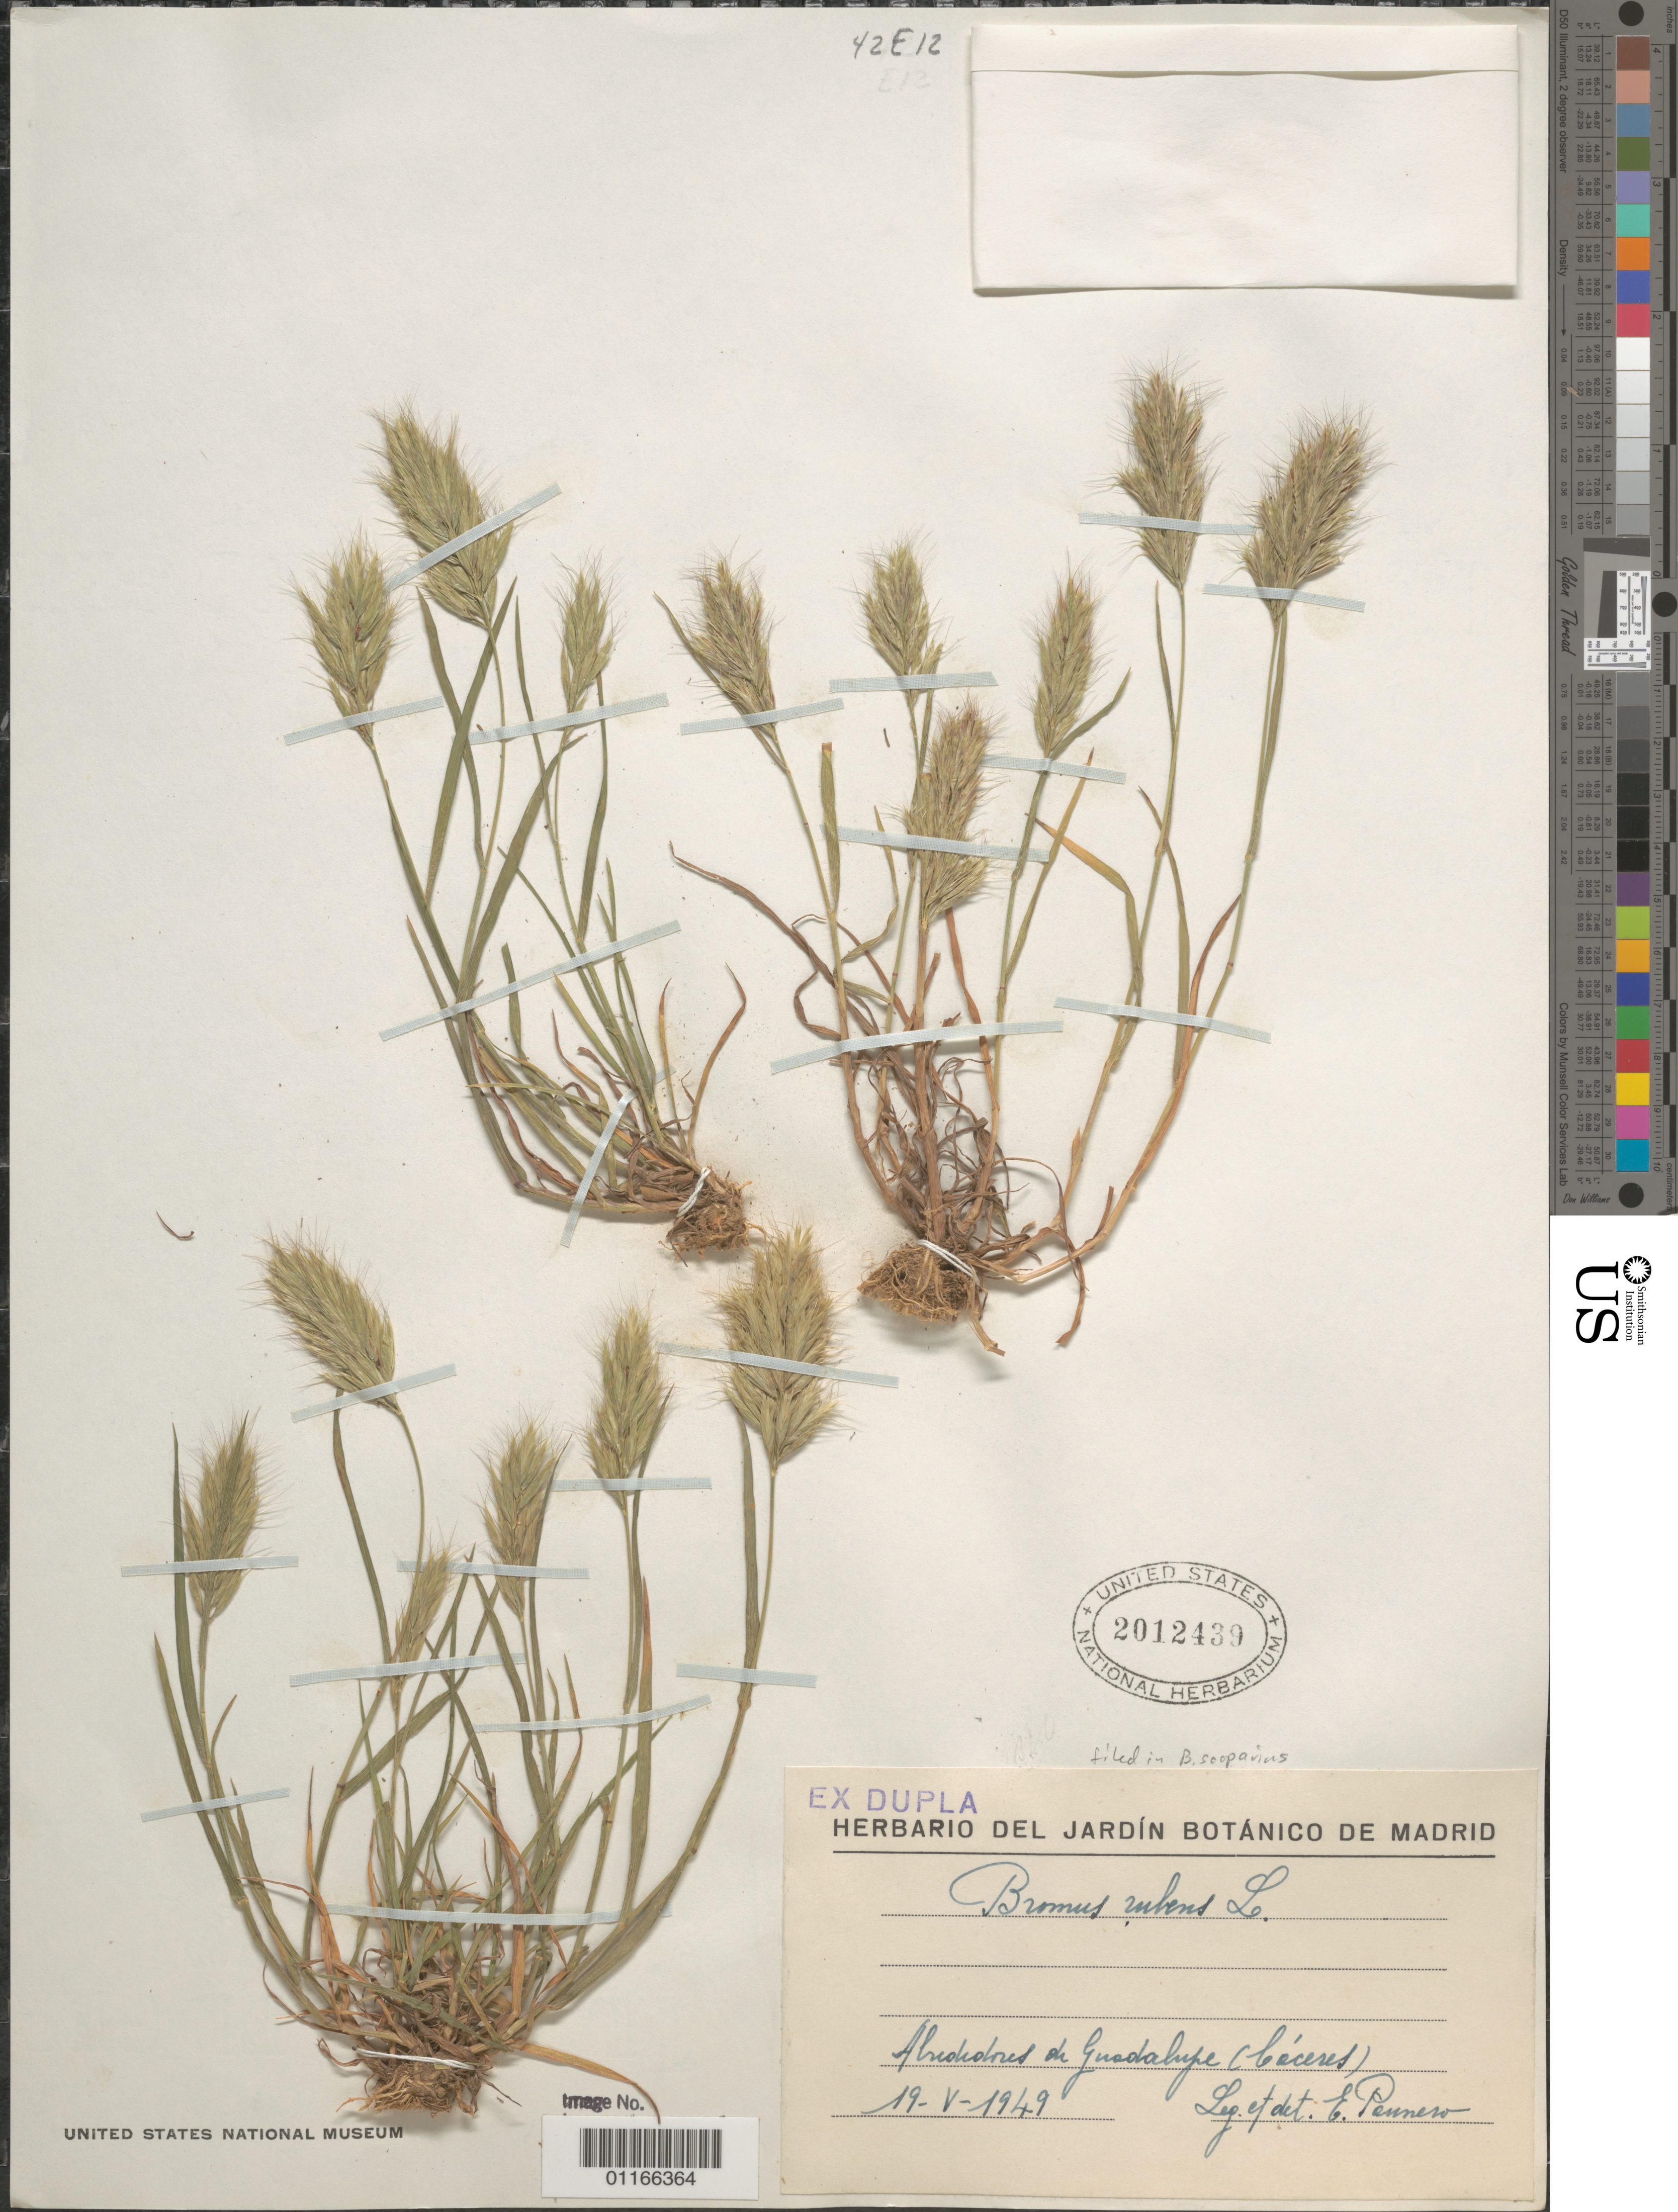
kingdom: Plantae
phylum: Tracheophyta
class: Liliopsida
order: Poales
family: Poaceae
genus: Bromus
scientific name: Bromus scoparius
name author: L.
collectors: E. Peunero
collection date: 1949-05-19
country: Spain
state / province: Extremadura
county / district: Cáceres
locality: Abuoholores [illegible] di Guadalupe (Caceres)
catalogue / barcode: US 2012439